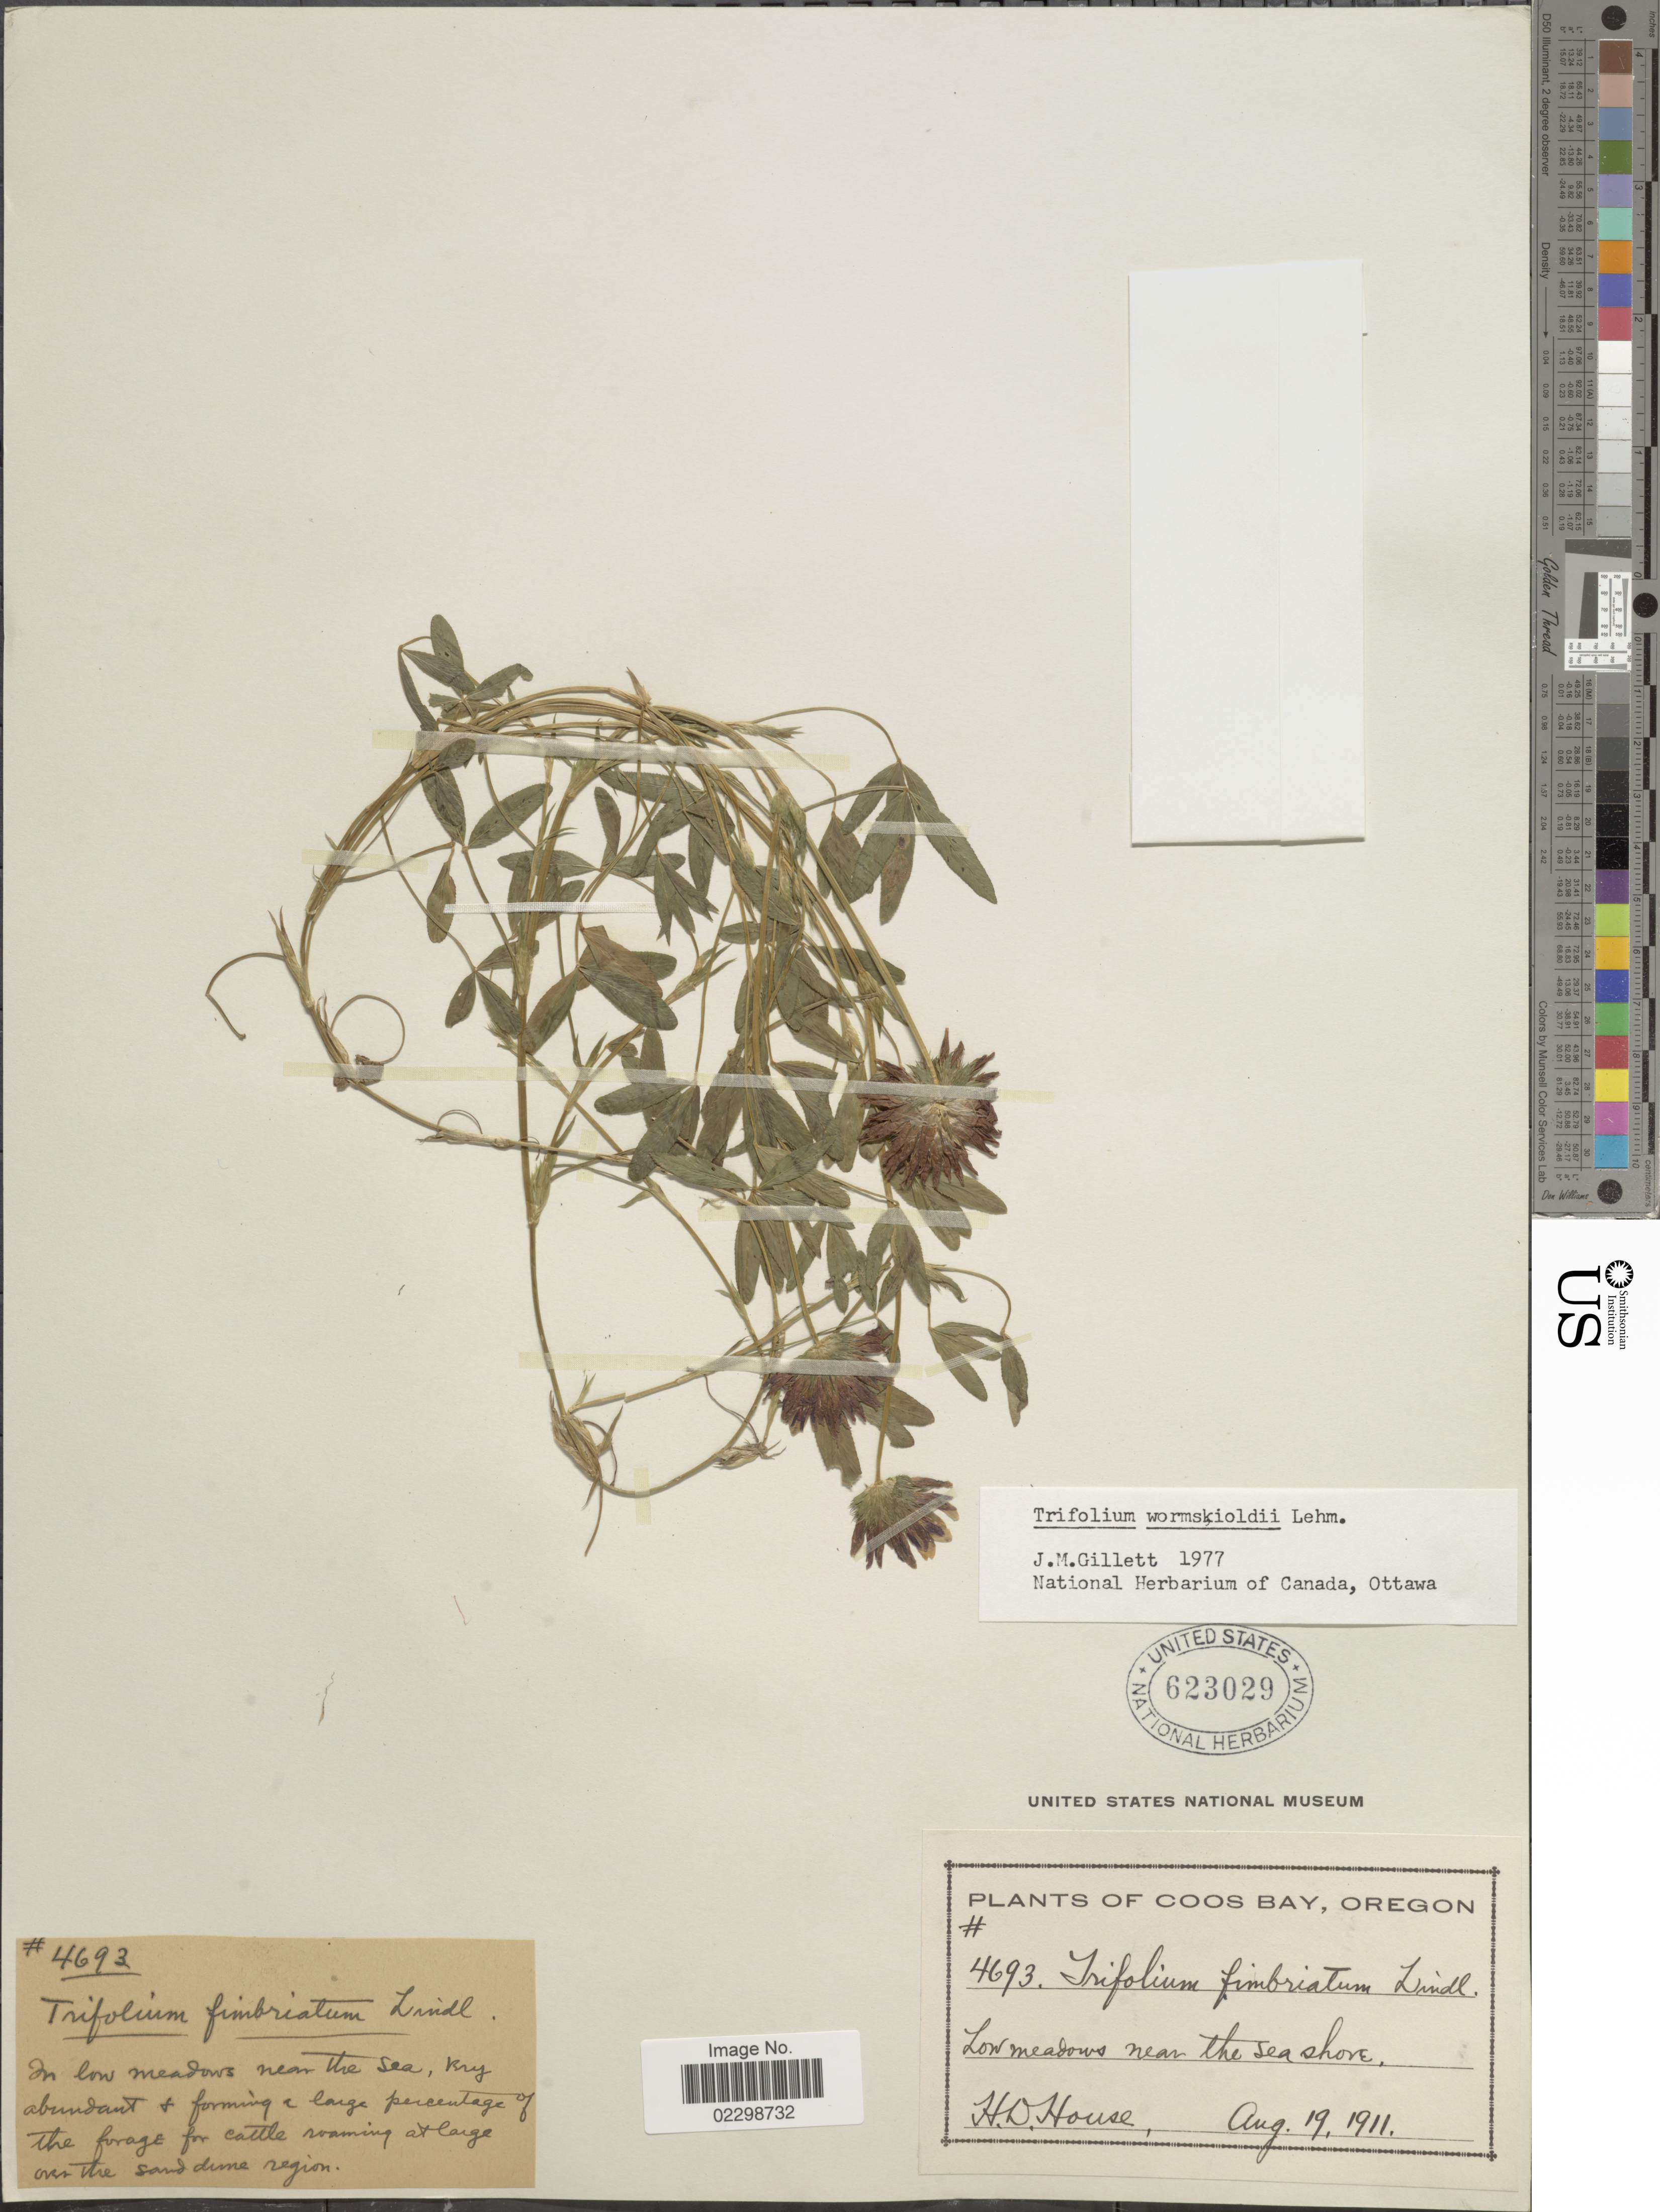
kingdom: Plantae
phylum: Tracheophyta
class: Magnoliopsida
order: Fabales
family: Fabaceae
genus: Trifolium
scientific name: Trifolium wormskioldii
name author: Lehm.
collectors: H. D. House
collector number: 4693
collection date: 1911-08-19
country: United States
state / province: Oregon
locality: Low meadows near the sea shore, over the sand dune region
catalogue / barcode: US 623029